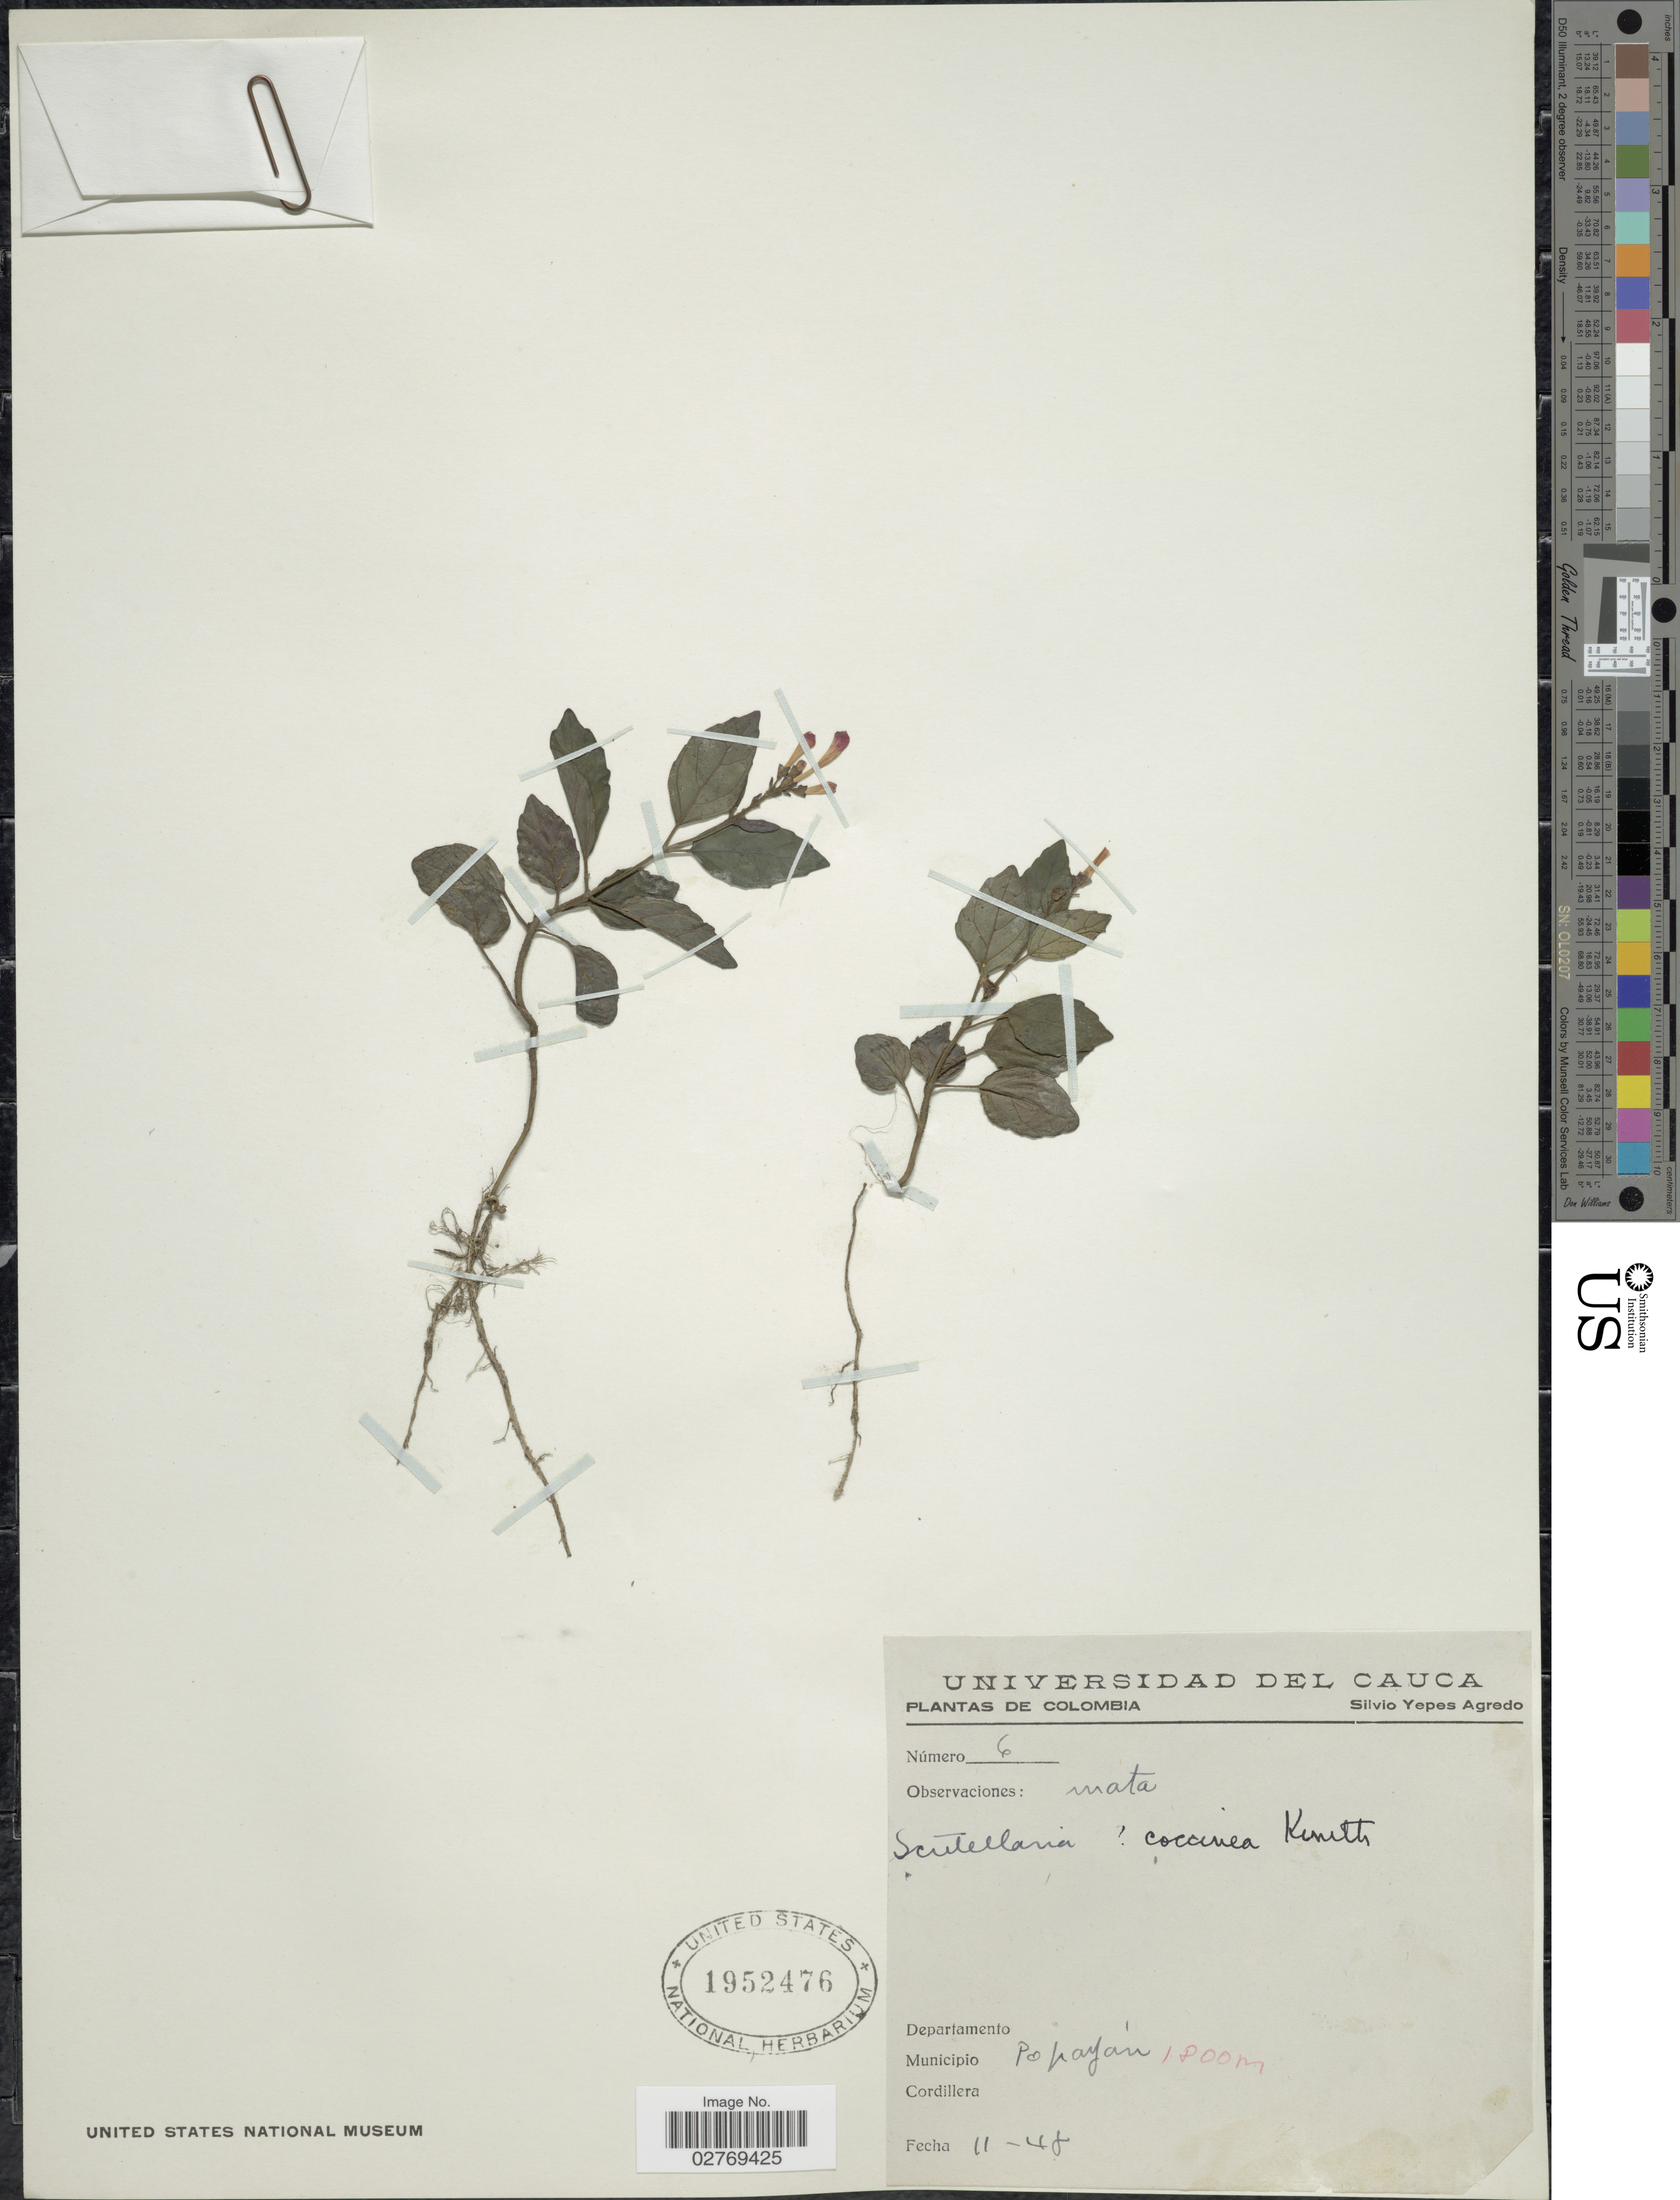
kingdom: Plantae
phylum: Tracheophyta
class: Magnoliopsida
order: Lamiales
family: Lamiaceae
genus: Scutellaria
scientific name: Scutellaria coccinea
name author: Kunth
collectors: S. Yepes-Agredo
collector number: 6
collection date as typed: Transcribed d/m/y: /11/48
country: Colombia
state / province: Cauca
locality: Municipio Popayán.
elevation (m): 1800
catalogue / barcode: US 1952476